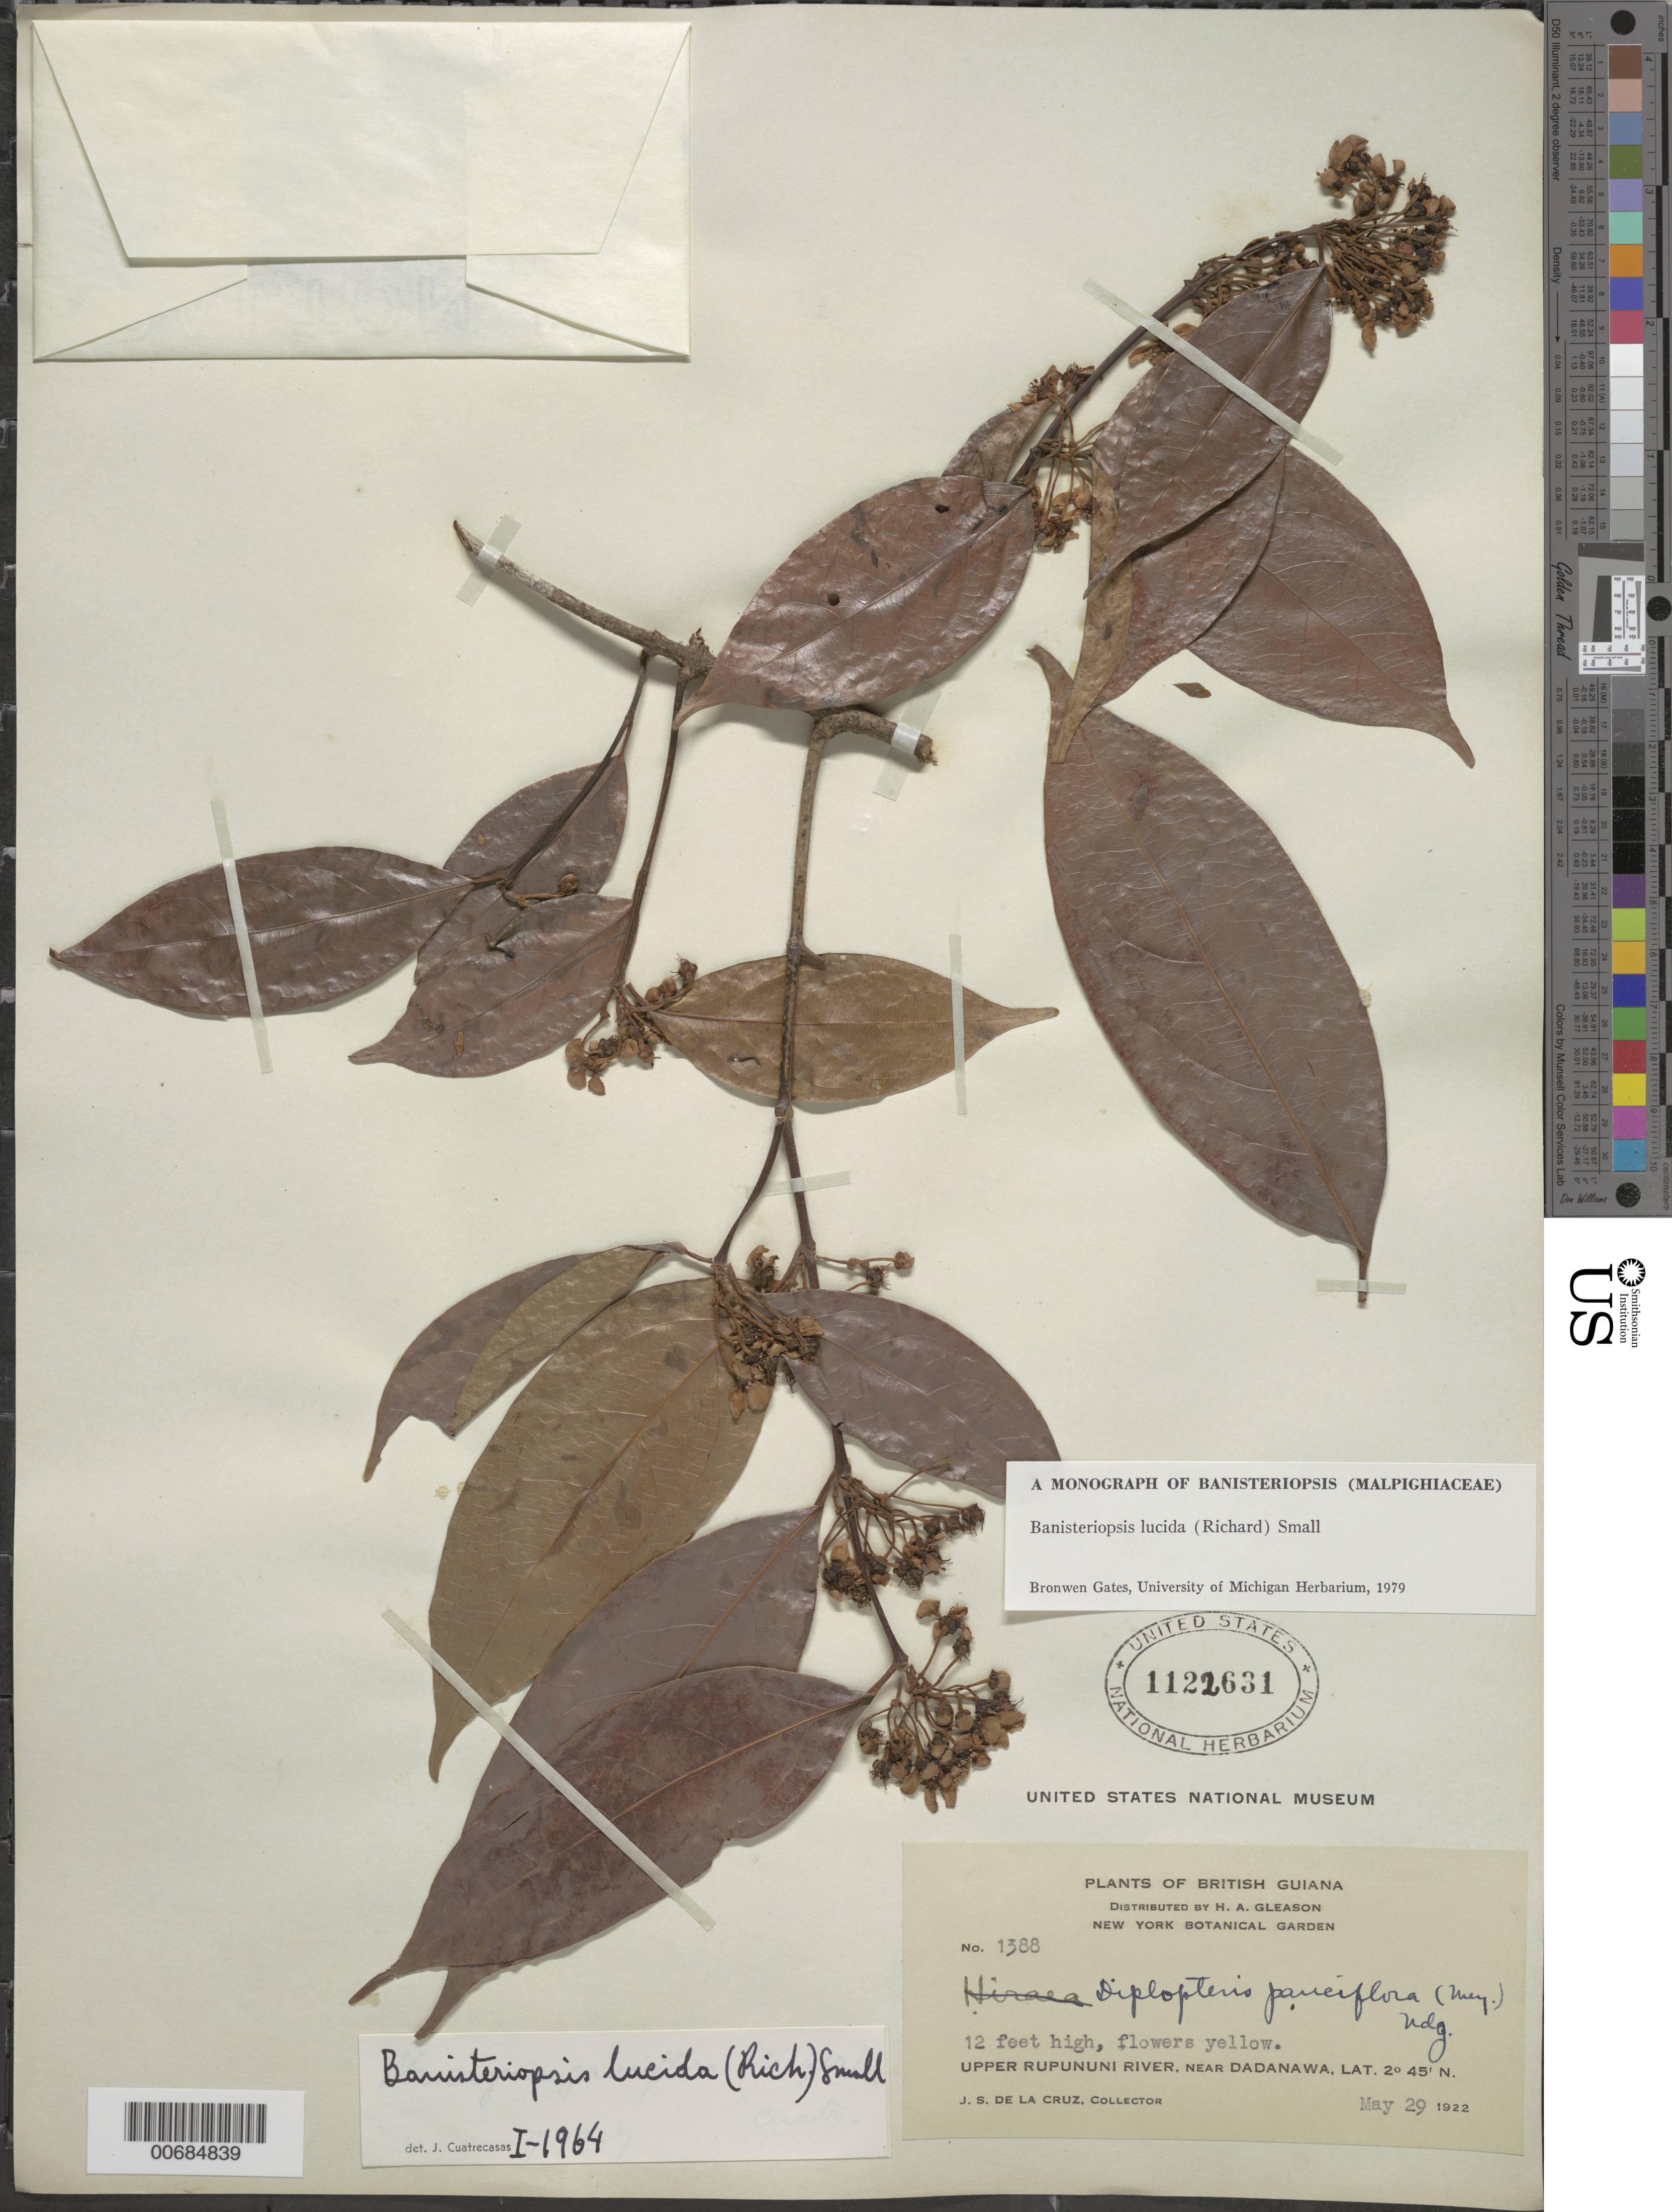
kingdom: Plantae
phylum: Tracheophyta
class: Magnoliopsida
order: Malpighiales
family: Malpighiaceae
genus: Banisteriopsis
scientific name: Banisteriopsis lucida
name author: (Rich.) Small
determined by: Gates, B.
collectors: J. S. de la Cruz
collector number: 1388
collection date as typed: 29-May-22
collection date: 1922-05-29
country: Guyana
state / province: U. Takutu-U. Essequibo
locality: Dadanawa, vic., upper Rupununi R.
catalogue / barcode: US 1122631